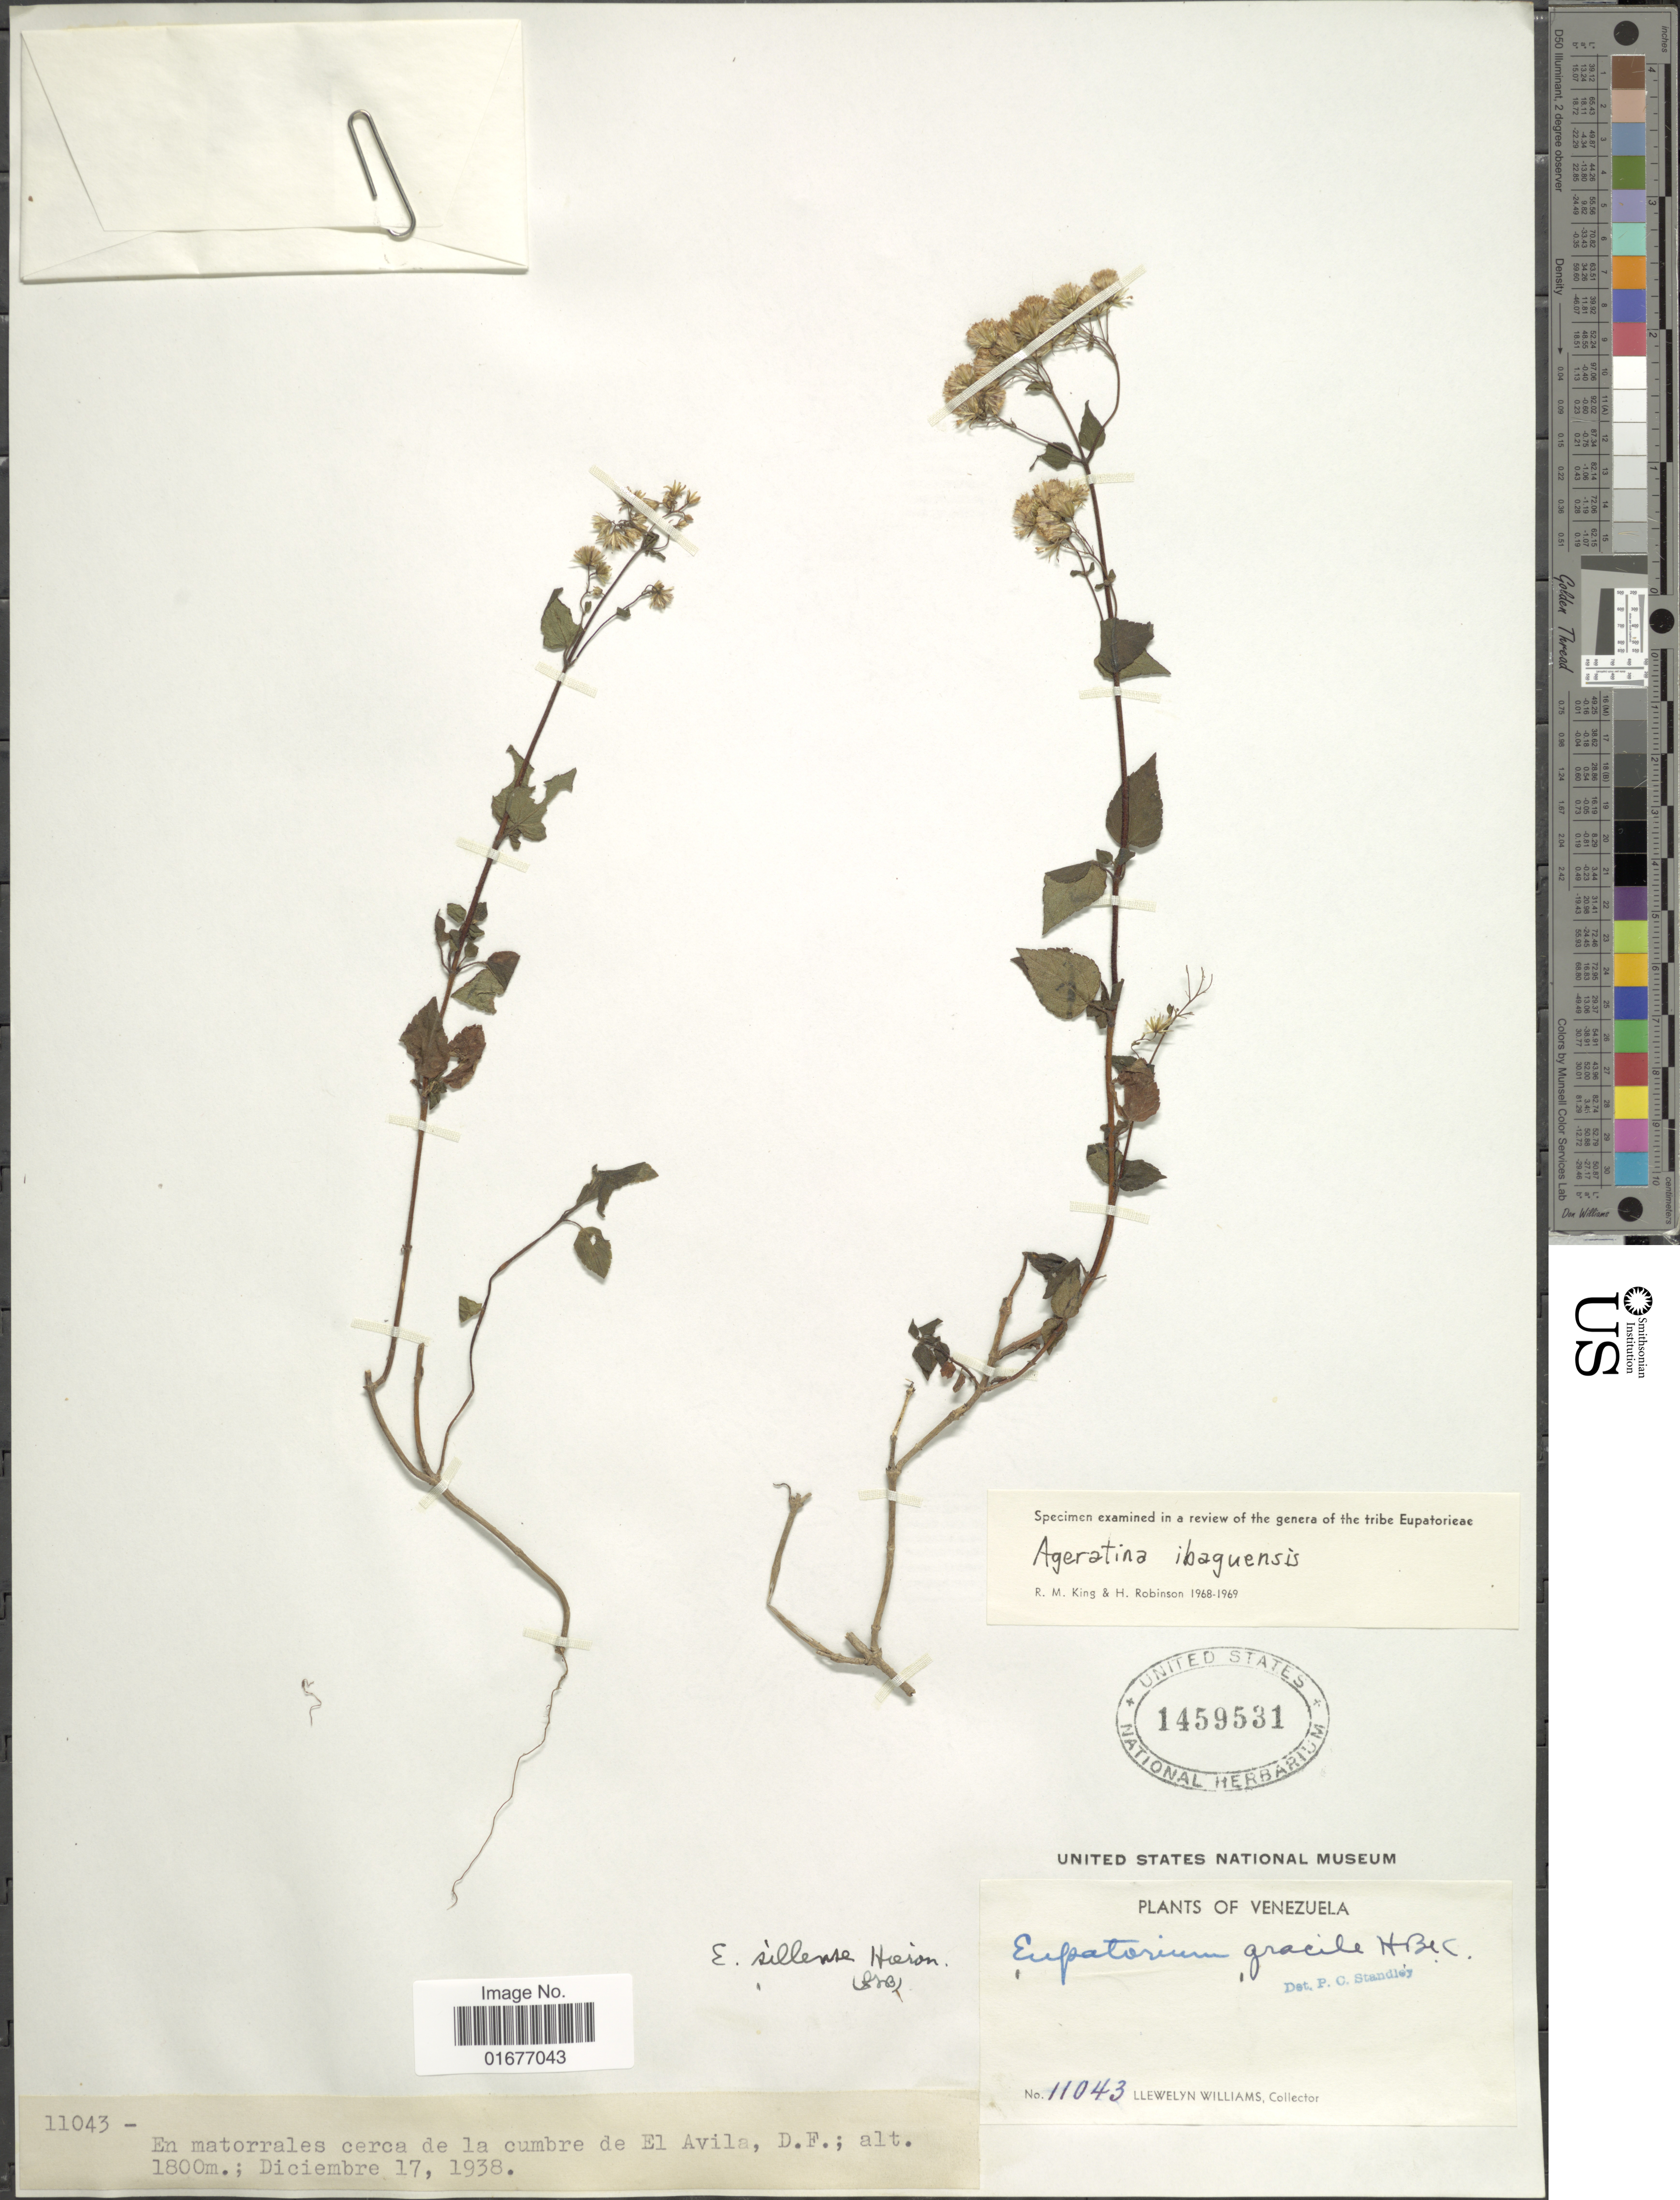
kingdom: Plantae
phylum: Tracheophyta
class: Magnoliopsida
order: Asterales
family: Asteraceae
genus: Ageratina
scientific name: Ageratina ibaguensis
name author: (Sch. Bip. ex Hieron.) R.M. King & H. Rob.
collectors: Ll. Williams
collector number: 11043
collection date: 1938-12-17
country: Venezuela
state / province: Miranda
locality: En matoorales cerca de la cumbre de El Avila, D. F.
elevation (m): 1800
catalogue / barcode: US 1459531